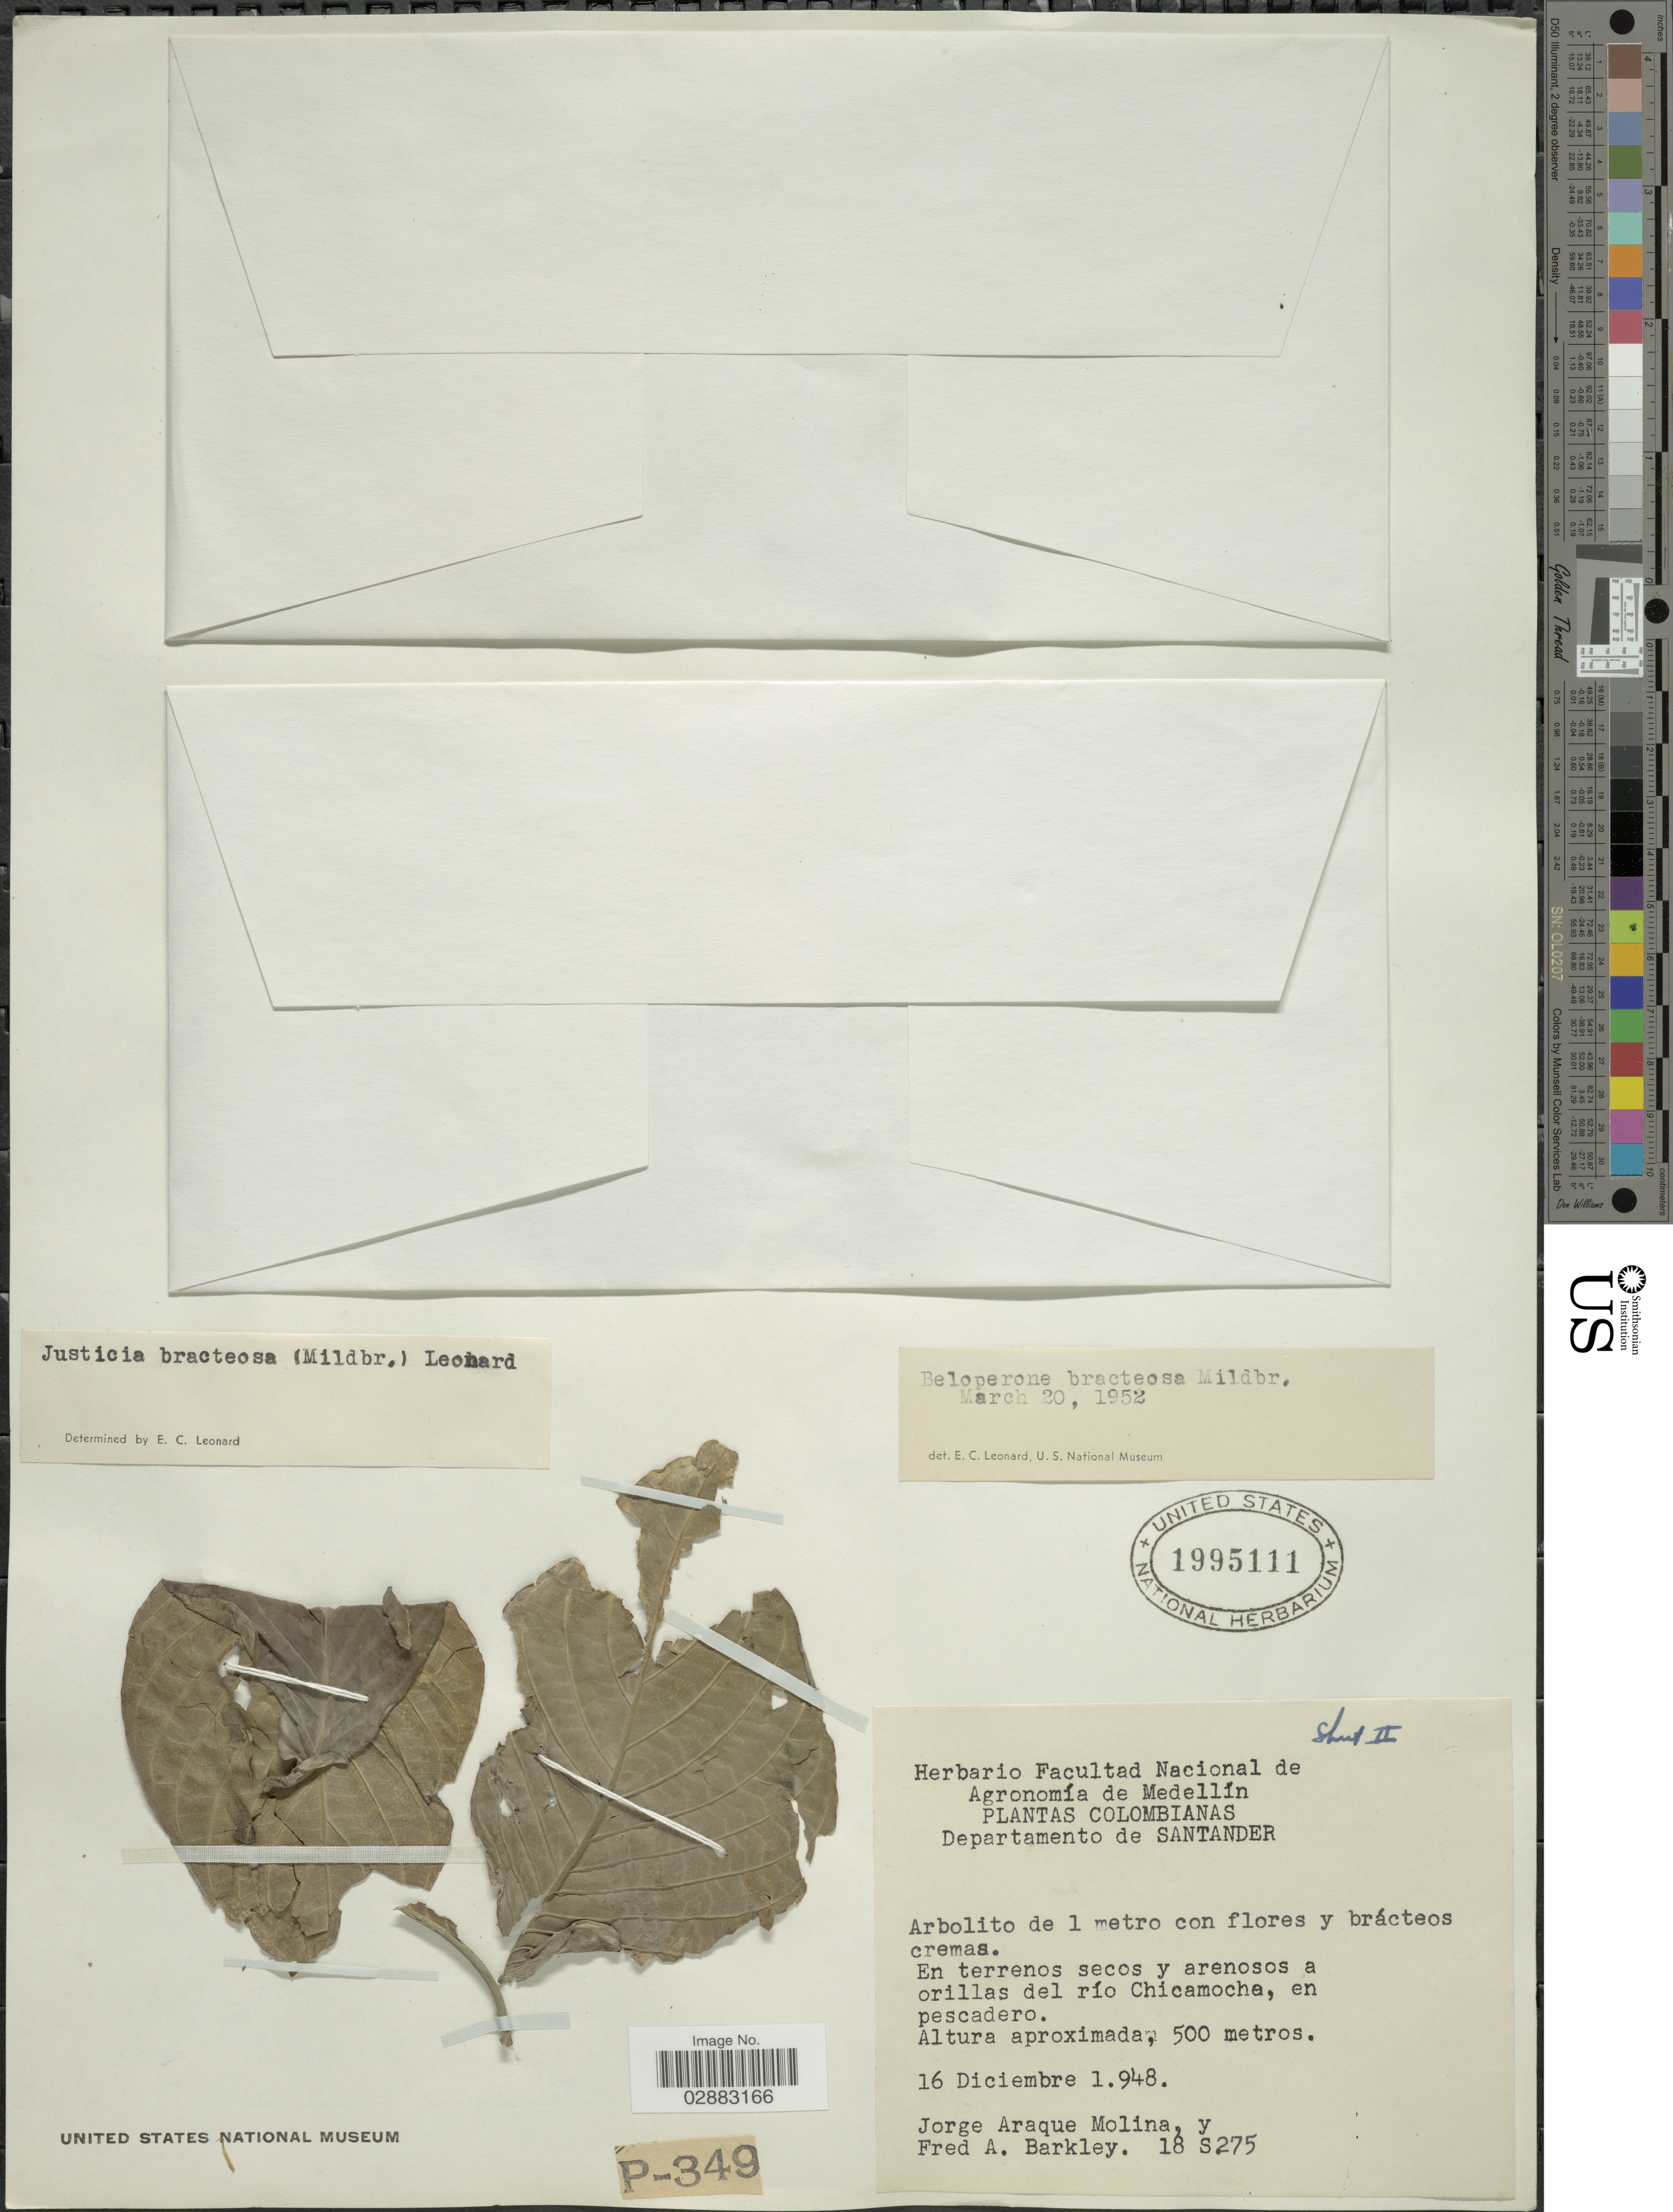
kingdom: Plantae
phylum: Tracheophyta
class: Magnoliopsida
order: Lamiales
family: Acanthaceae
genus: Beloperone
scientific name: Beloperone bracteosa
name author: Mildbr.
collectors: J. Araque Molina & F. A. Barkley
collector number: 18S275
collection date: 1948-12-16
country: Colombia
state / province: Santander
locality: Departamento de Santander. En terrenos secos y arenosos a orillas del río Chicamocha, en percadero.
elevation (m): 500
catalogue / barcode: US 1995111